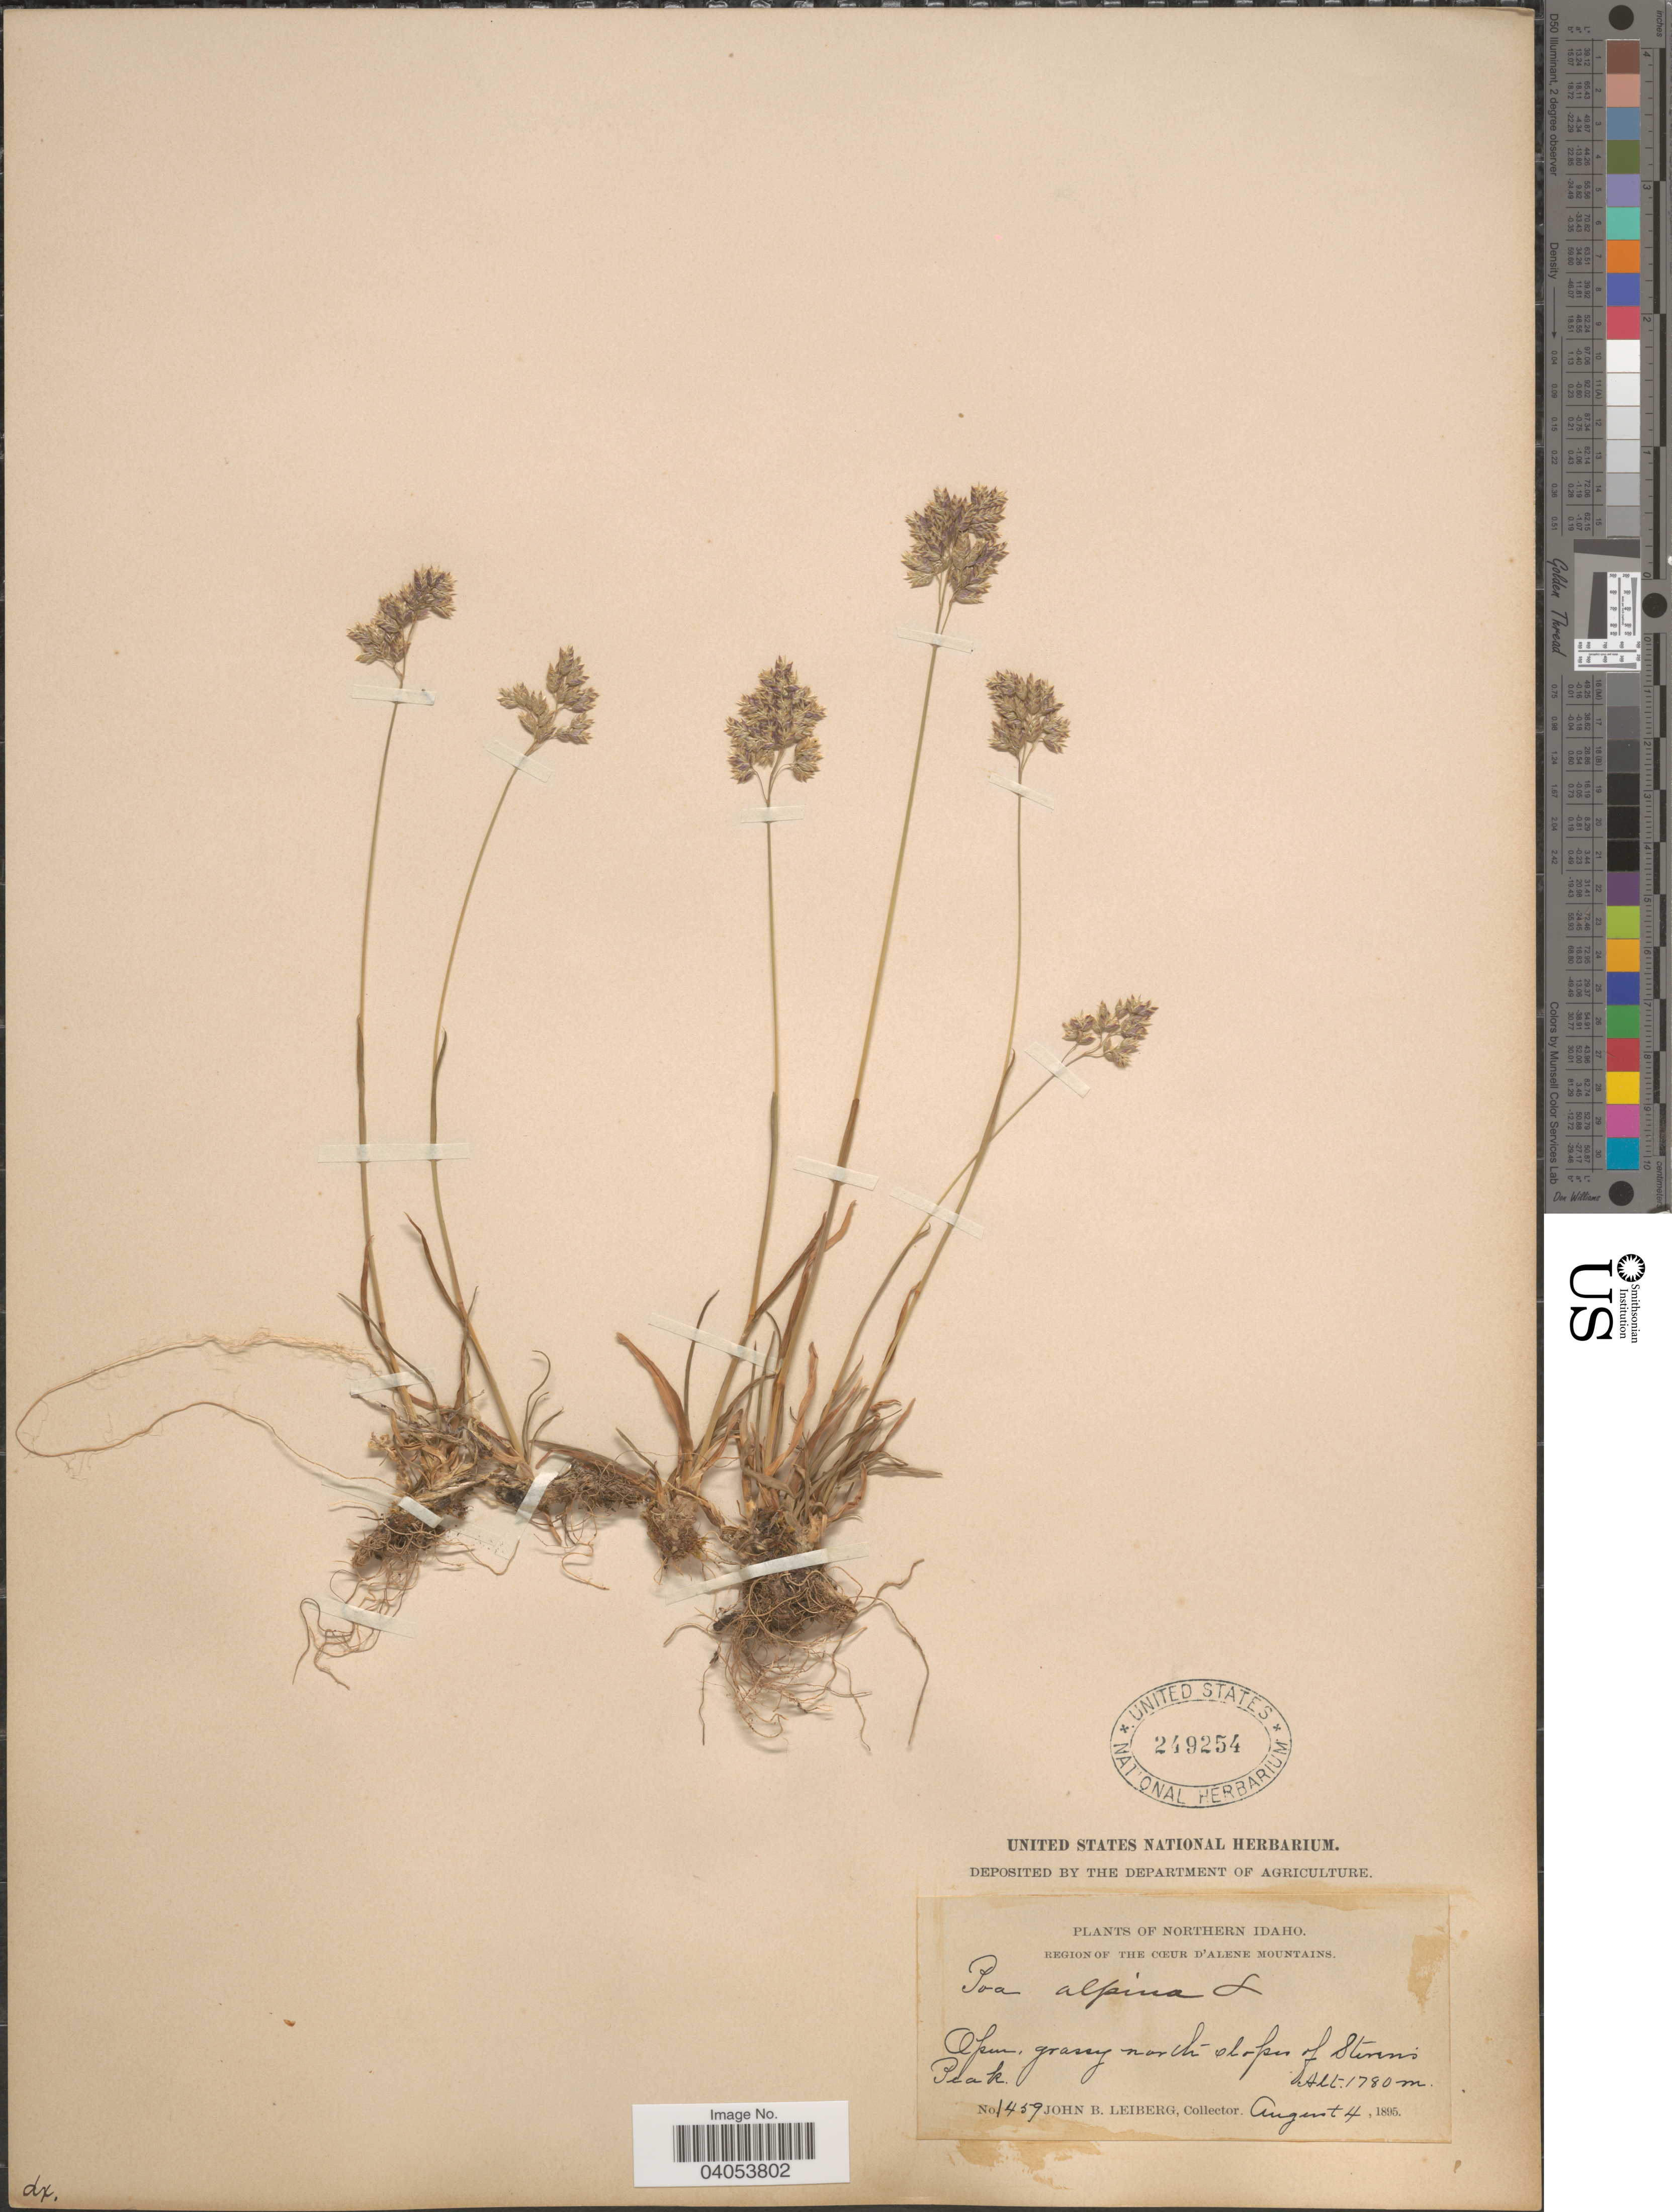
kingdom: Plantae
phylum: Tracheophyta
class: Liliopsida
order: Poales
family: Poaceae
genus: Poa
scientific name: Poa alpina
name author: L.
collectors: J. B. Leiberg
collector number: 1459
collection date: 1895-08-04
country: United States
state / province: Idaho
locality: Northern Idaho. Region of the Cœur d'Alene Mountains. Open, grassy north slopes of Steven's Peak.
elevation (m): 1780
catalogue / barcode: US 249254